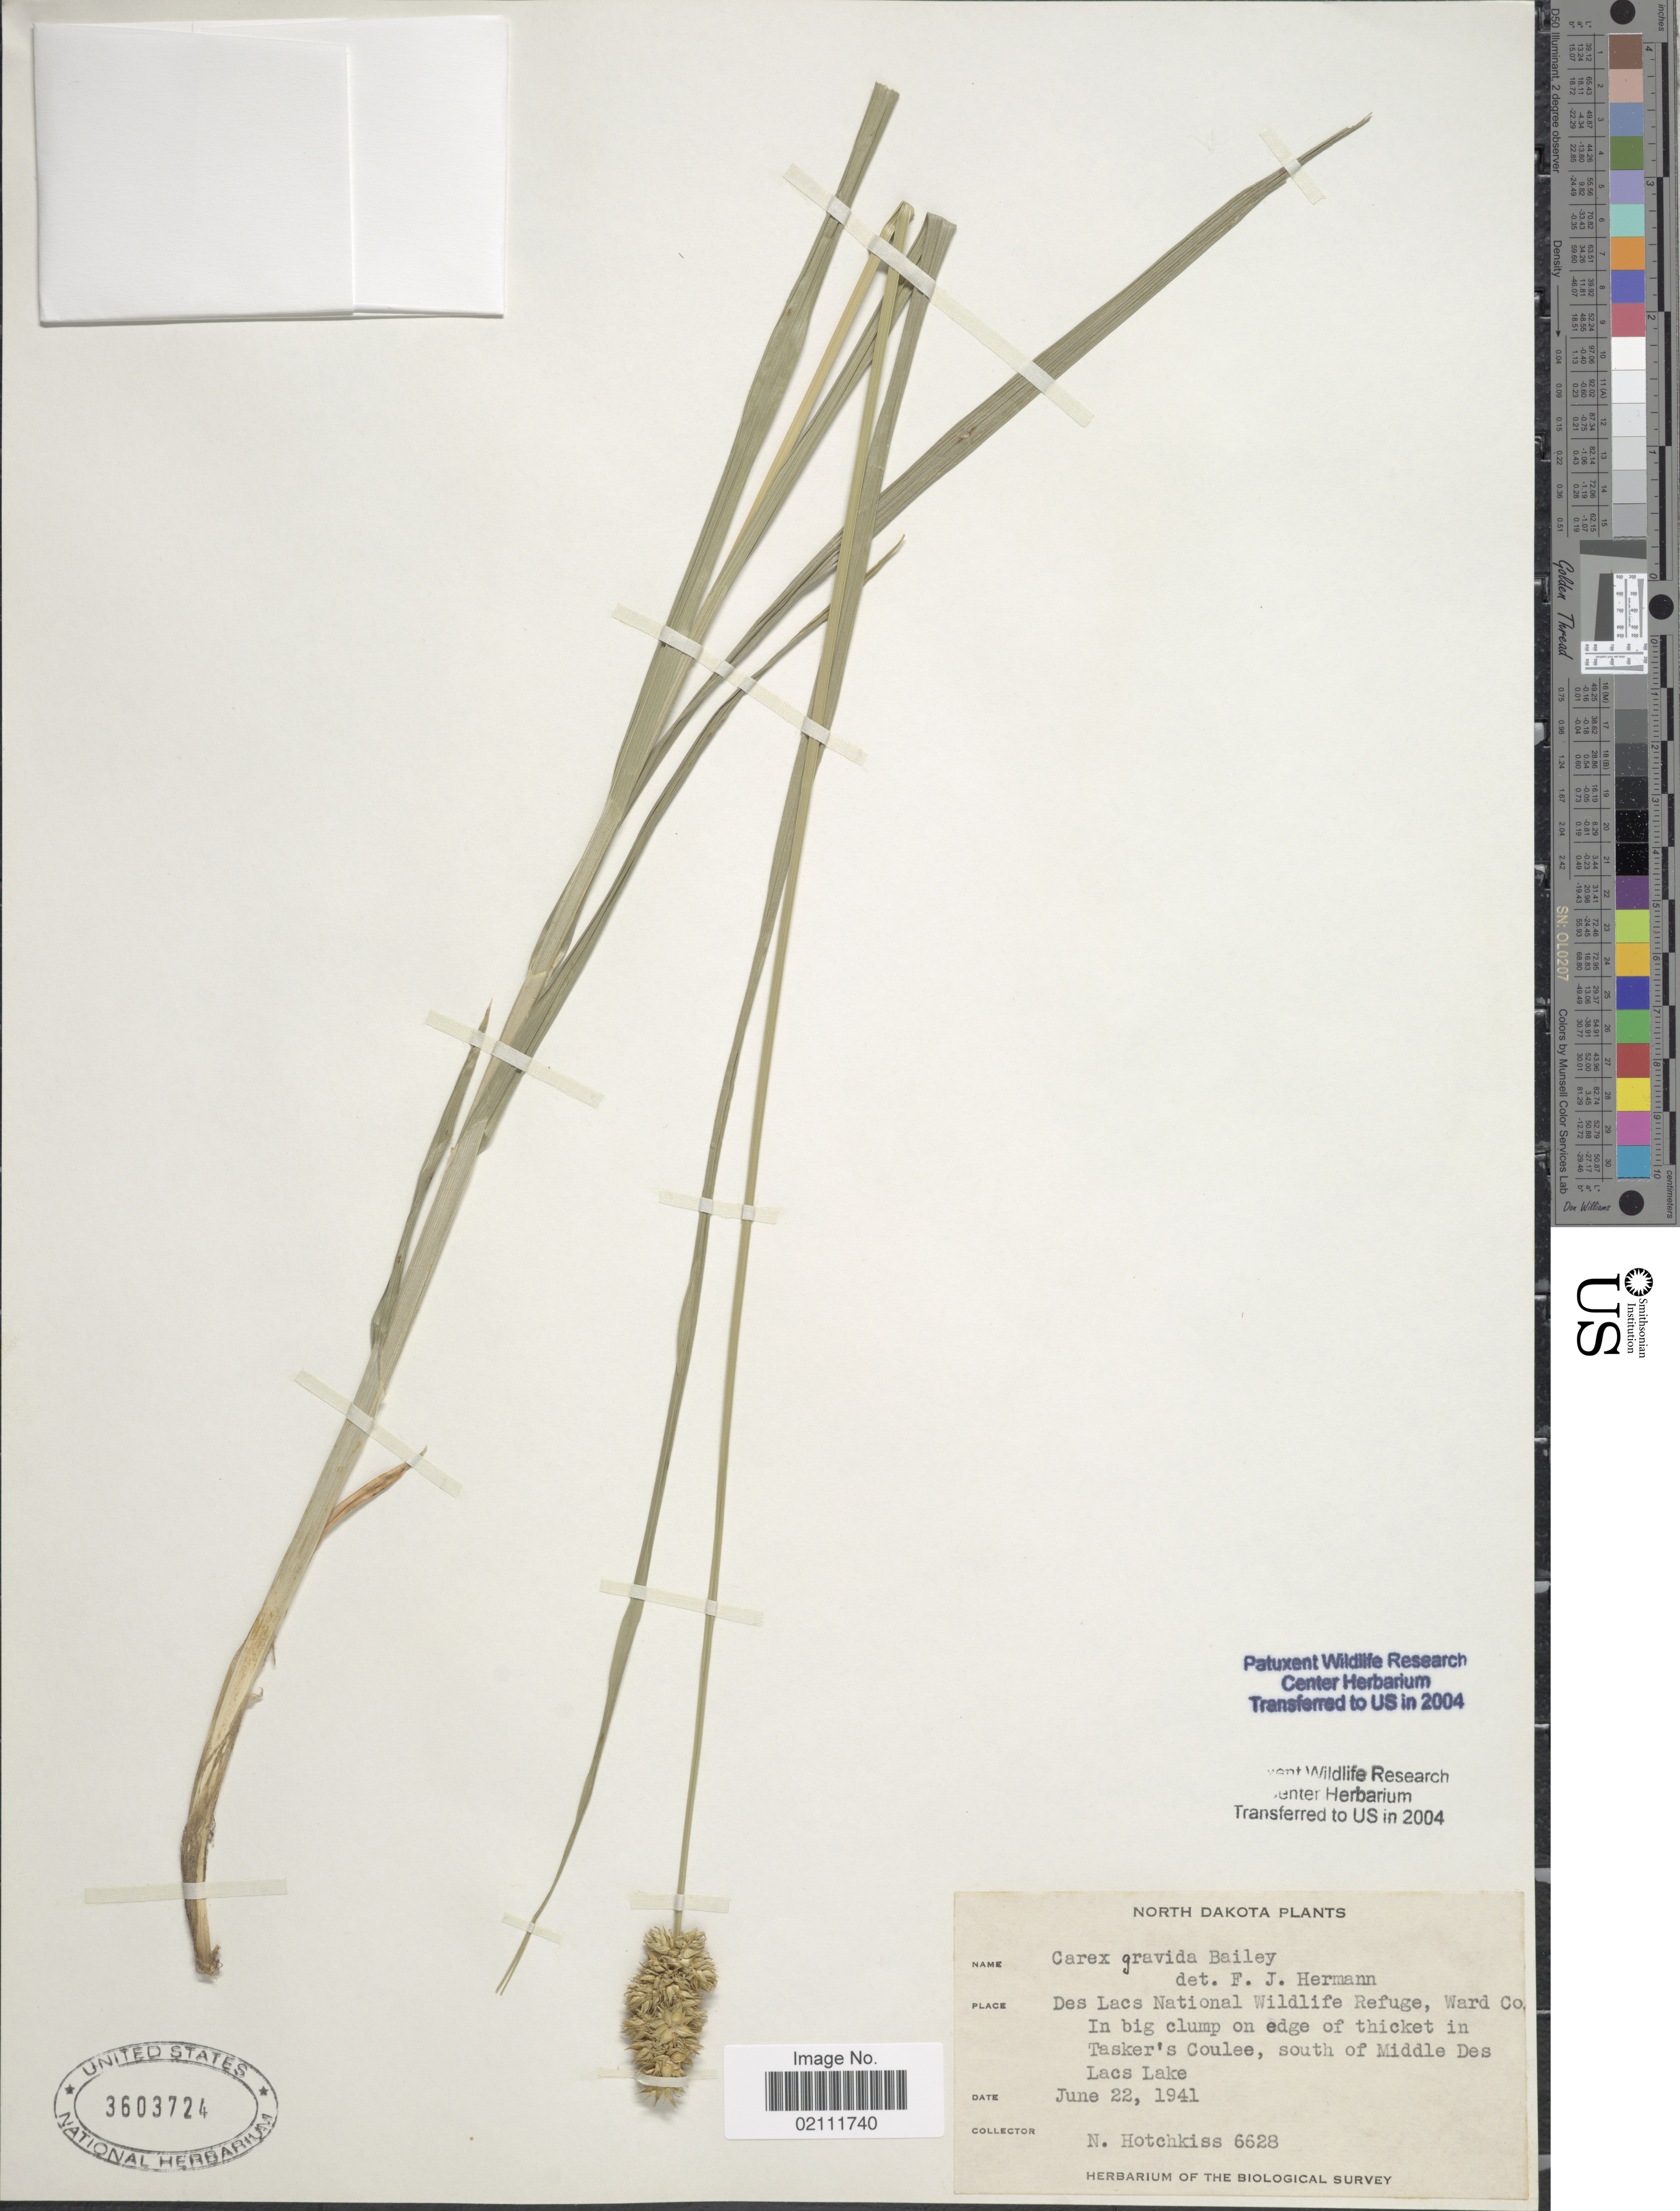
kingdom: Plantae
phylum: Tracheophyta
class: Liliopsida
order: Poales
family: Cyperaceae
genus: Carex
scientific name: Carex gravida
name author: L.H. Bailey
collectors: N. Hotchkiss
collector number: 6628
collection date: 1941-06-22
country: United States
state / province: North Dakota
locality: Des Lacs National Wildlife Refuge, Ward Co., in big clump on edge of thicket in Tasker's Coulee, south of Middle Des Lacs Lake.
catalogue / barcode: US 3603724